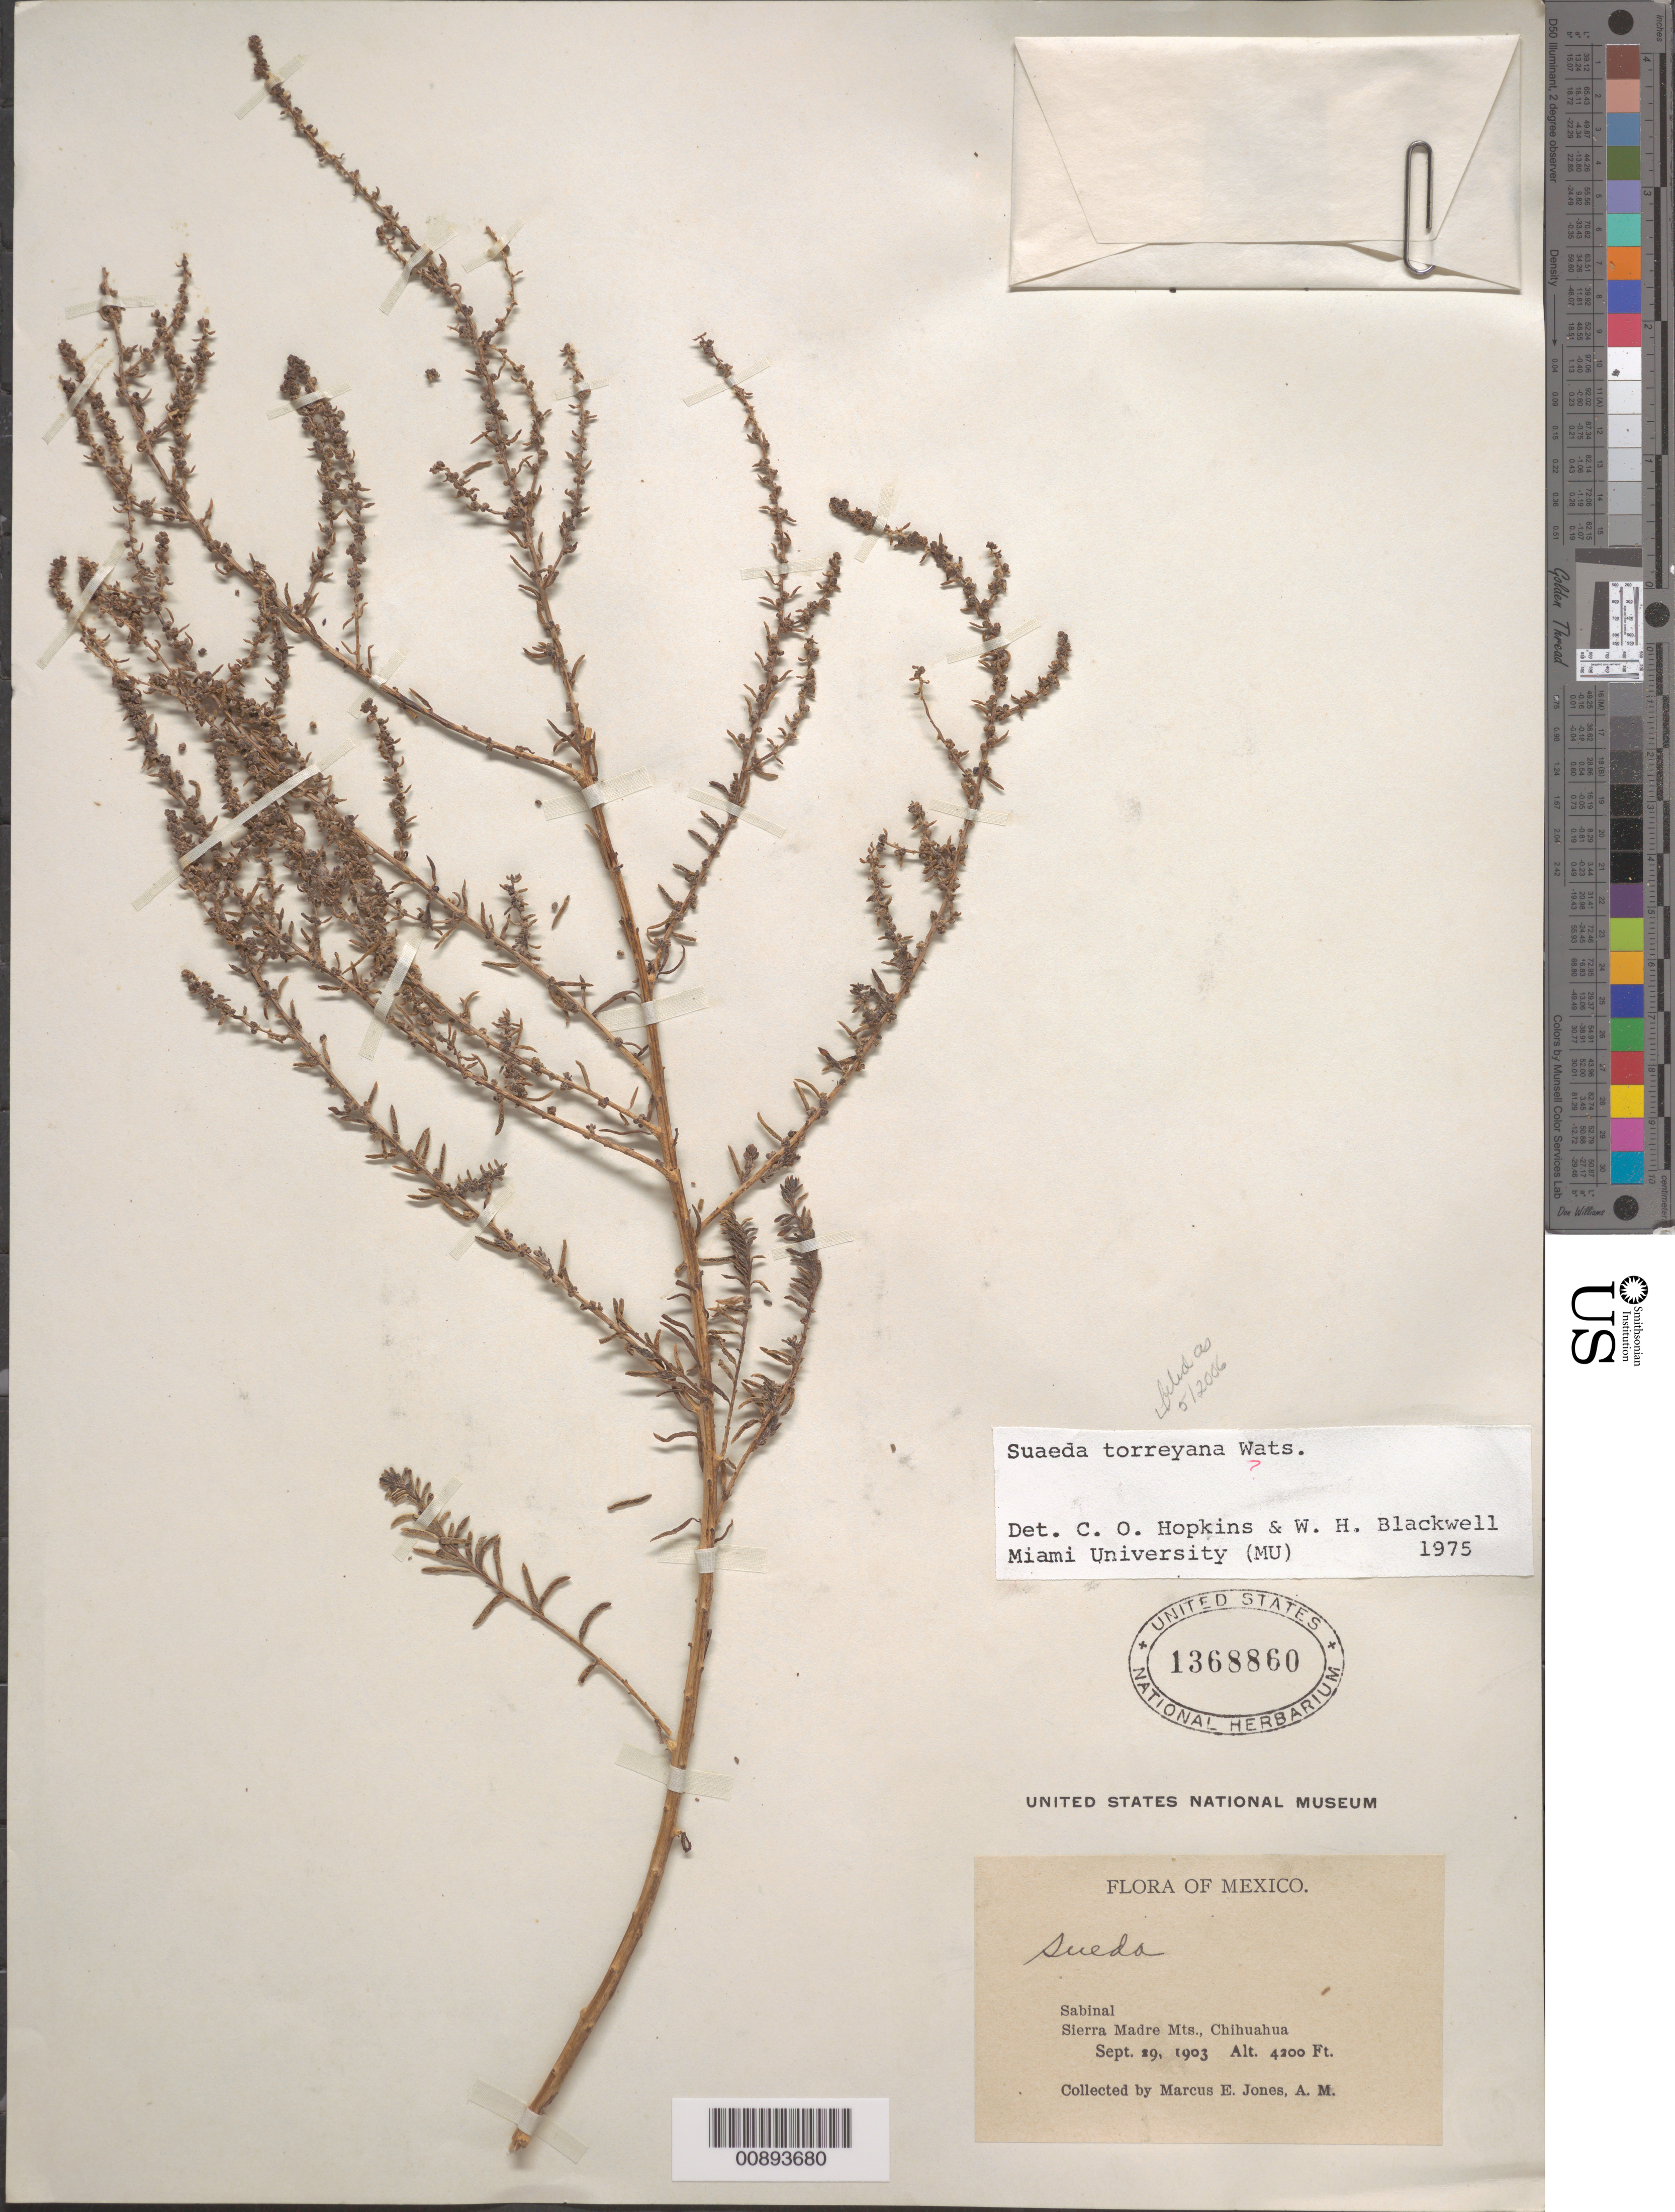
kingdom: Plantae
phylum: Tracheophyta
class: Magnoliopsida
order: Caryophyllales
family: Amaranthaceae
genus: Suaeda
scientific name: Suaeda torreyana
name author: S. Watson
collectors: M. E. Jones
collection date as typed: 29 Sep 1903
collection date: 1903-09-29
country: Mexico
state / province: Chihuahua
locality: Sabinal. Sierra Madre Mts., Chihuahua.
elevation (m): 1280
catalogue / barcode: US 1368860